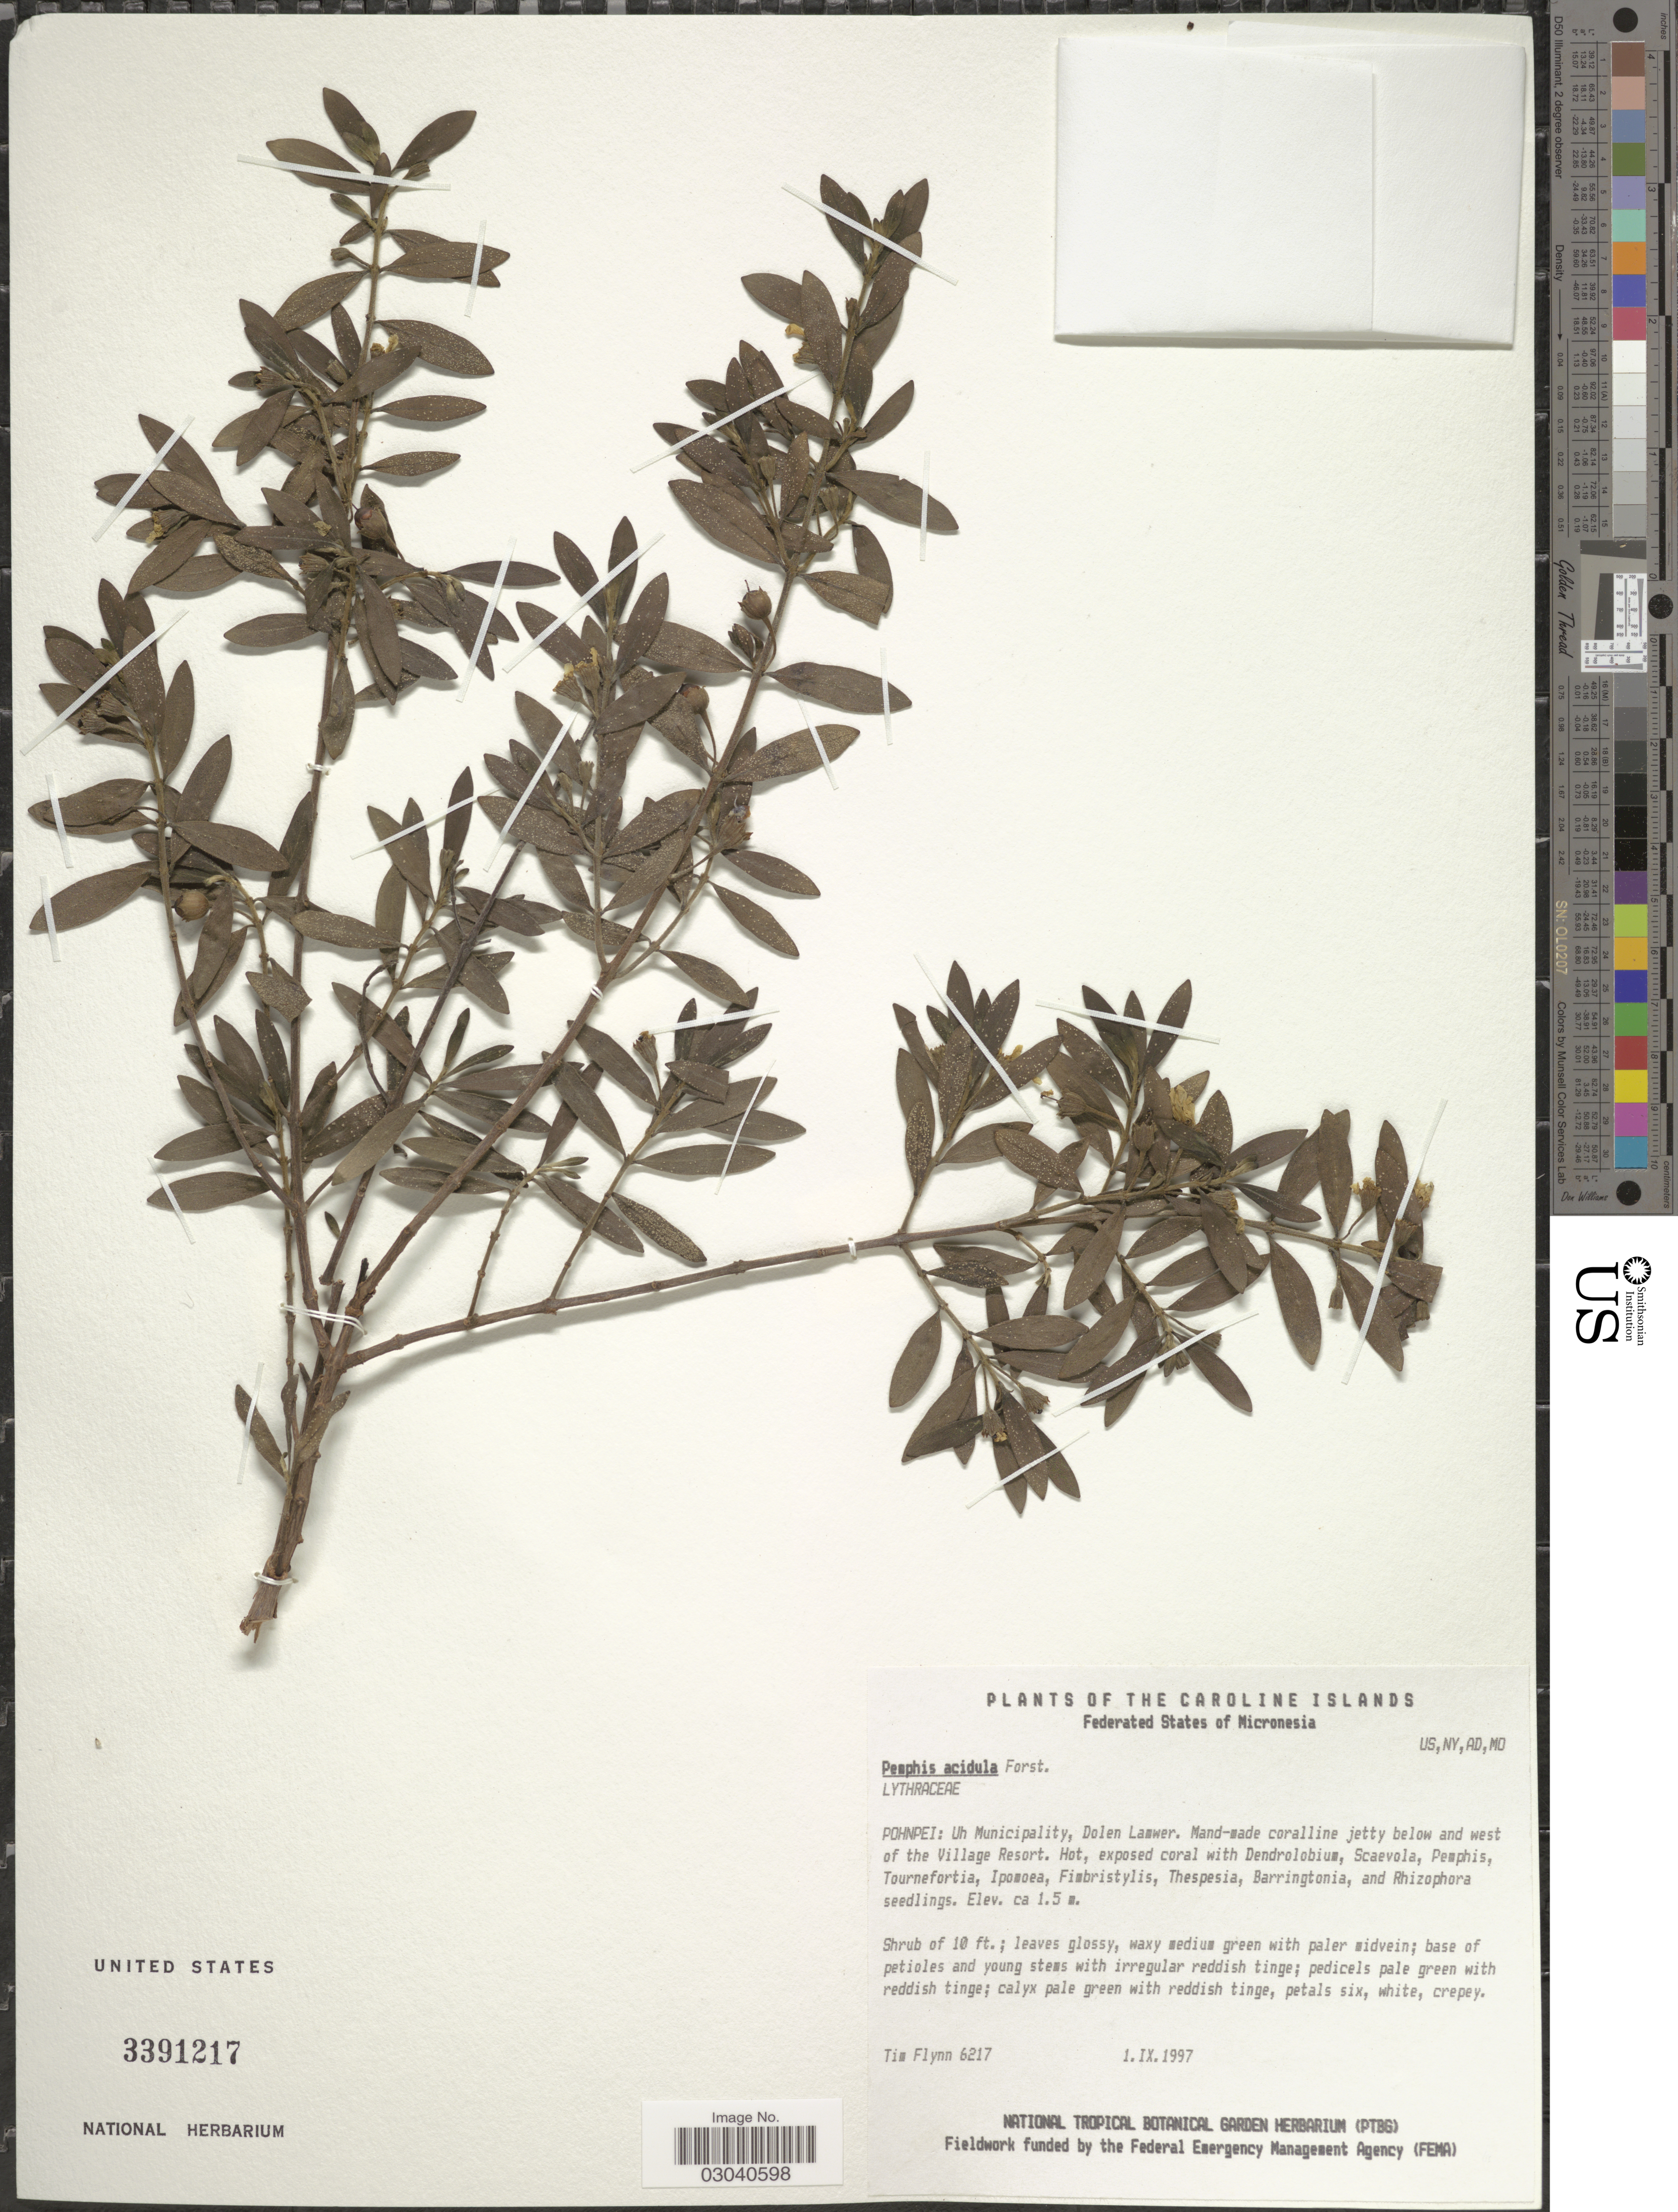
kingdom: Plantae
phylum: Tracheophyta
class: Magnoliopsida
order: Myrtales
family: Lythraceae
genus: Pemphis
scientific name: Pemphis acidula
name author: J.R. Forst. & G. Forst.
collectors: T. Flynn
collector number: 6217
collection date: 1997-09-01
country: Micronesia, Federated States of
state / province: Pohnpei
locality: Caroline Islands. Pohnpei: Uh Municipality, Dolen Lamwer. Mand-made coralline jetty below and west of the Village Resort.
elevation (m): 1.5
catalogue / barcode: US 3391217